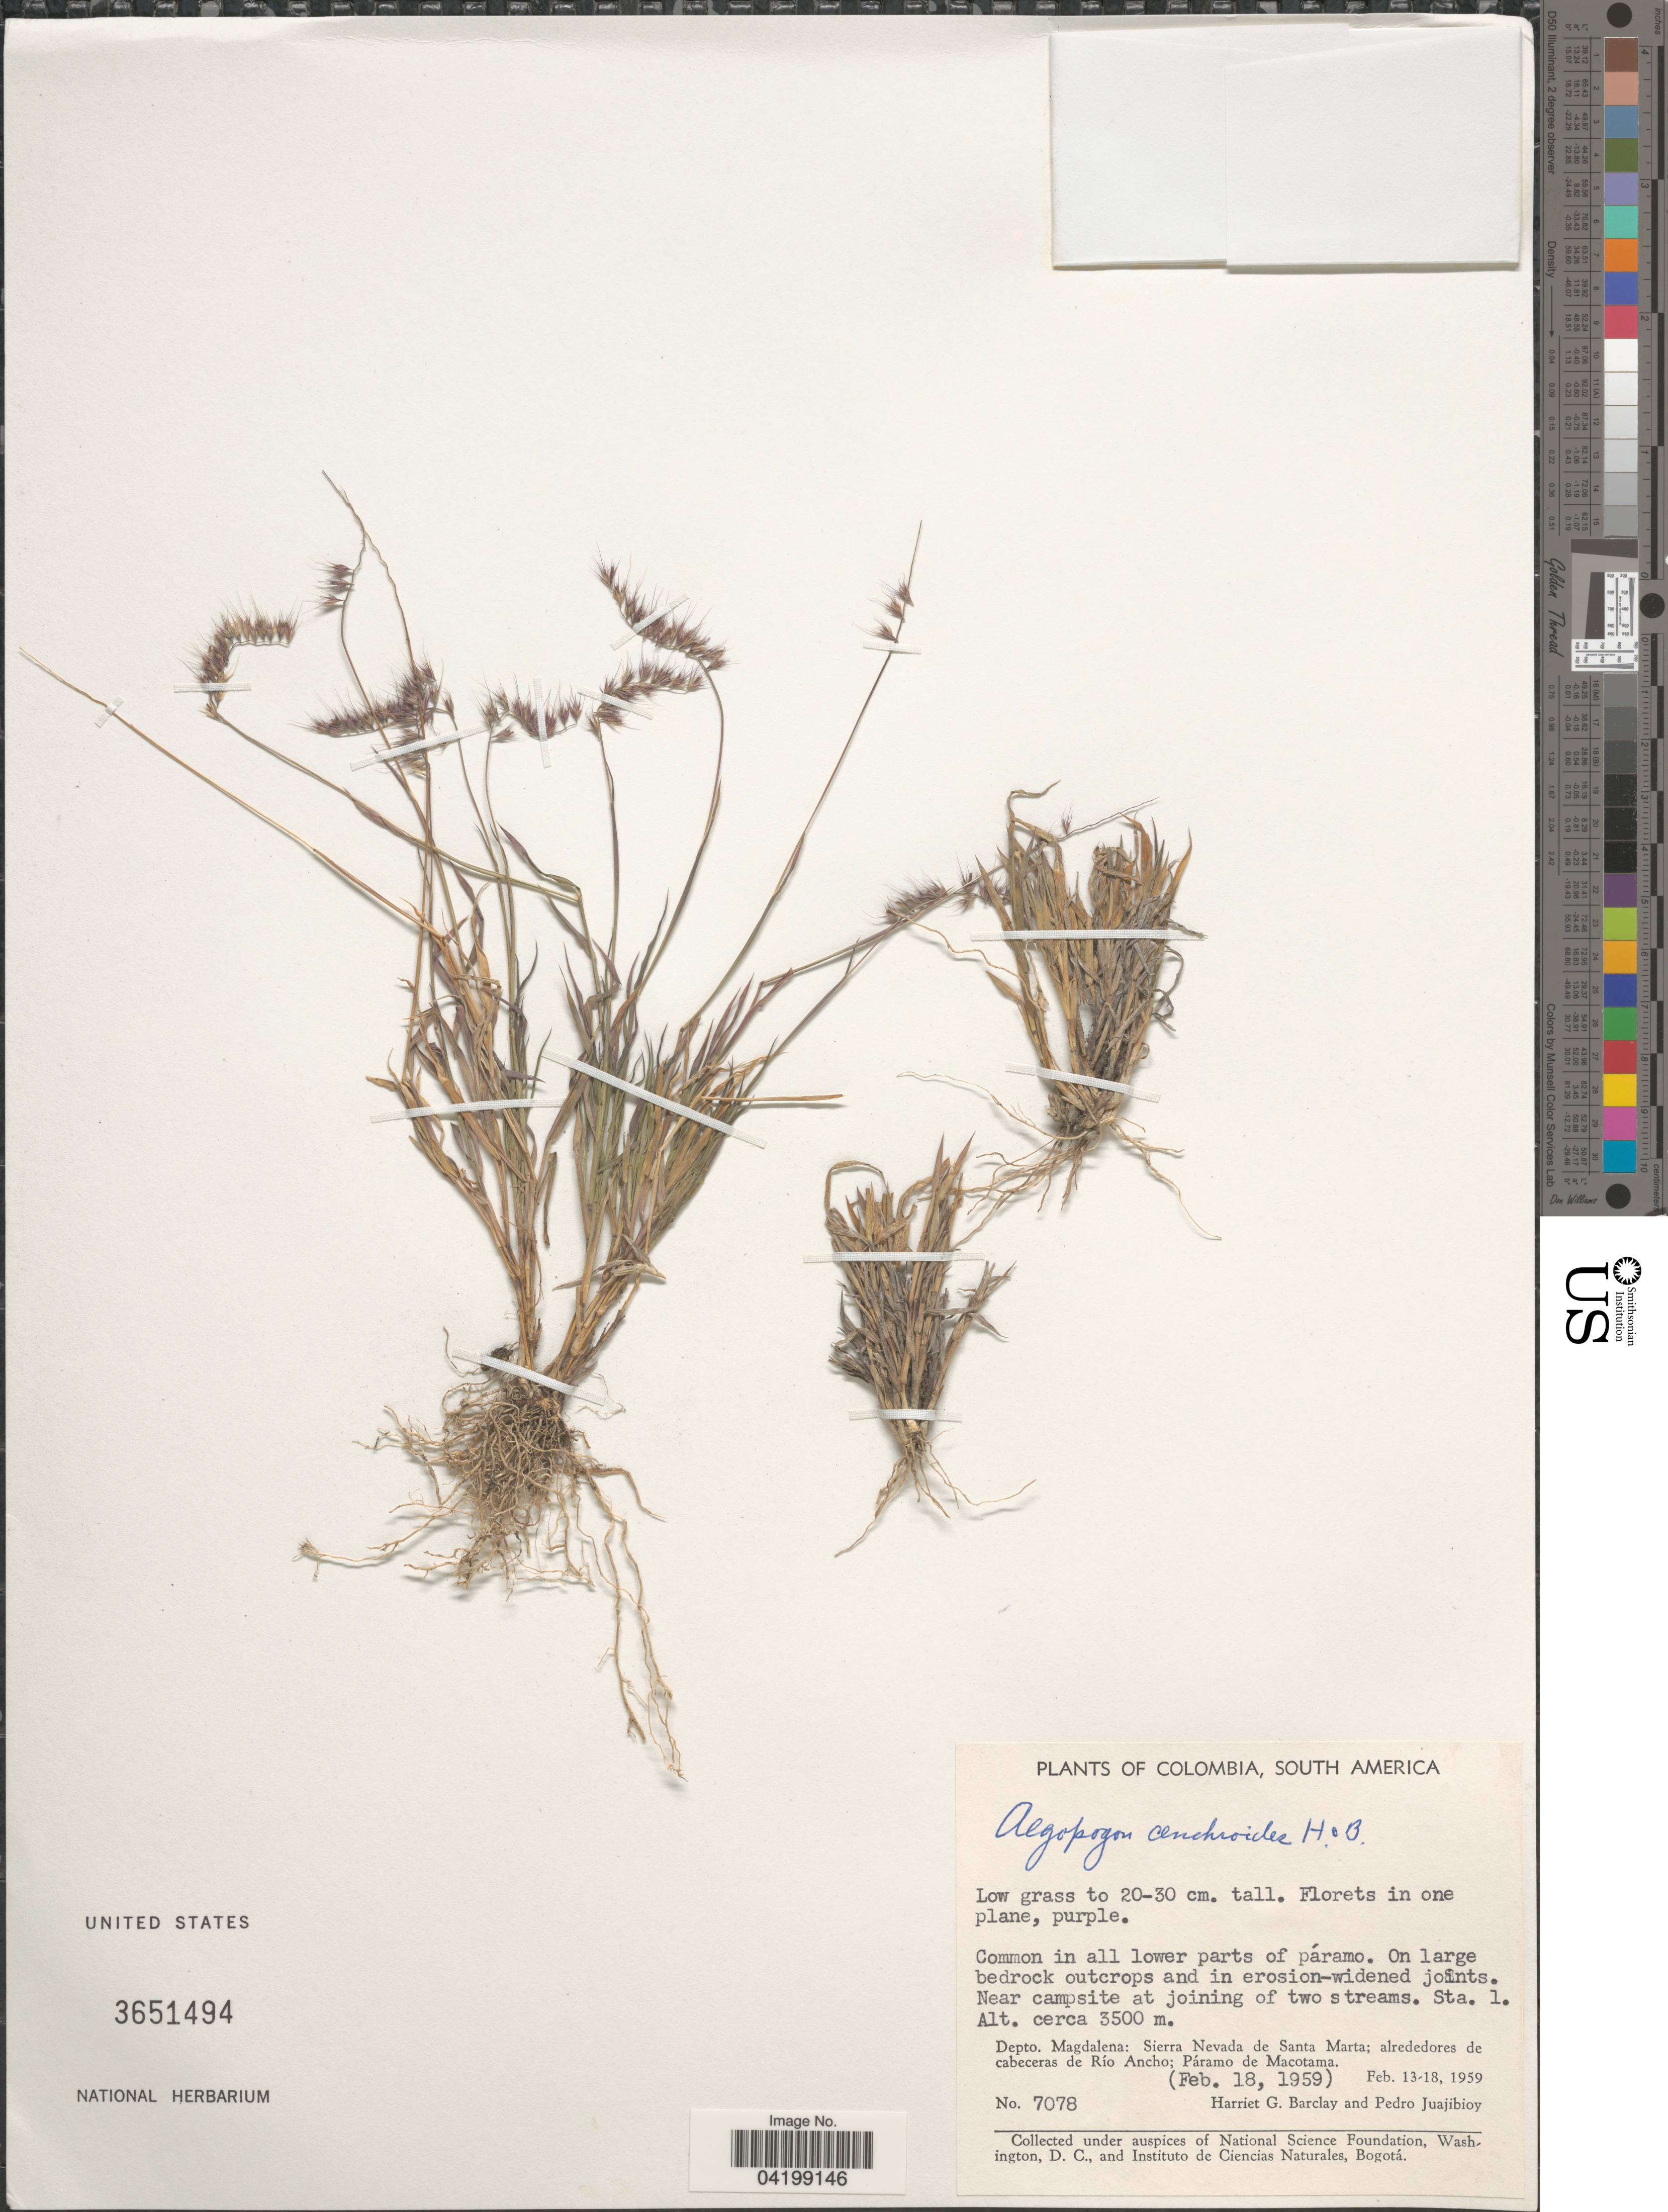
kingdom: Plantae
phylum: Tracheophyta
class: Liliopsida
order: Poales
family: Poaceae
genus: Muhlenbergia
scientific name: Muhlenbergia cenchroides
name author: (Humb. & Bonpl. ex Willd.) P.M. Peterson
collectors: H. G. Barclay & P. Juajibioy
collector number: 7078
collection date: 1959-02-18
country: Colombia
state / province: Magdalena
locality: Common in all lower parts of páramo. On large bedrock outcrops and in erosion-widened joinst. Near campsite at joining of two streams. Sta. 1. Depto. Magdalena: Sierra Nevada de Santa Marta; alrededores de cabeceras de Río Ancho; Páramo de Macotama.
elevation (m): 3500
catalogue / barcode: US 3651494